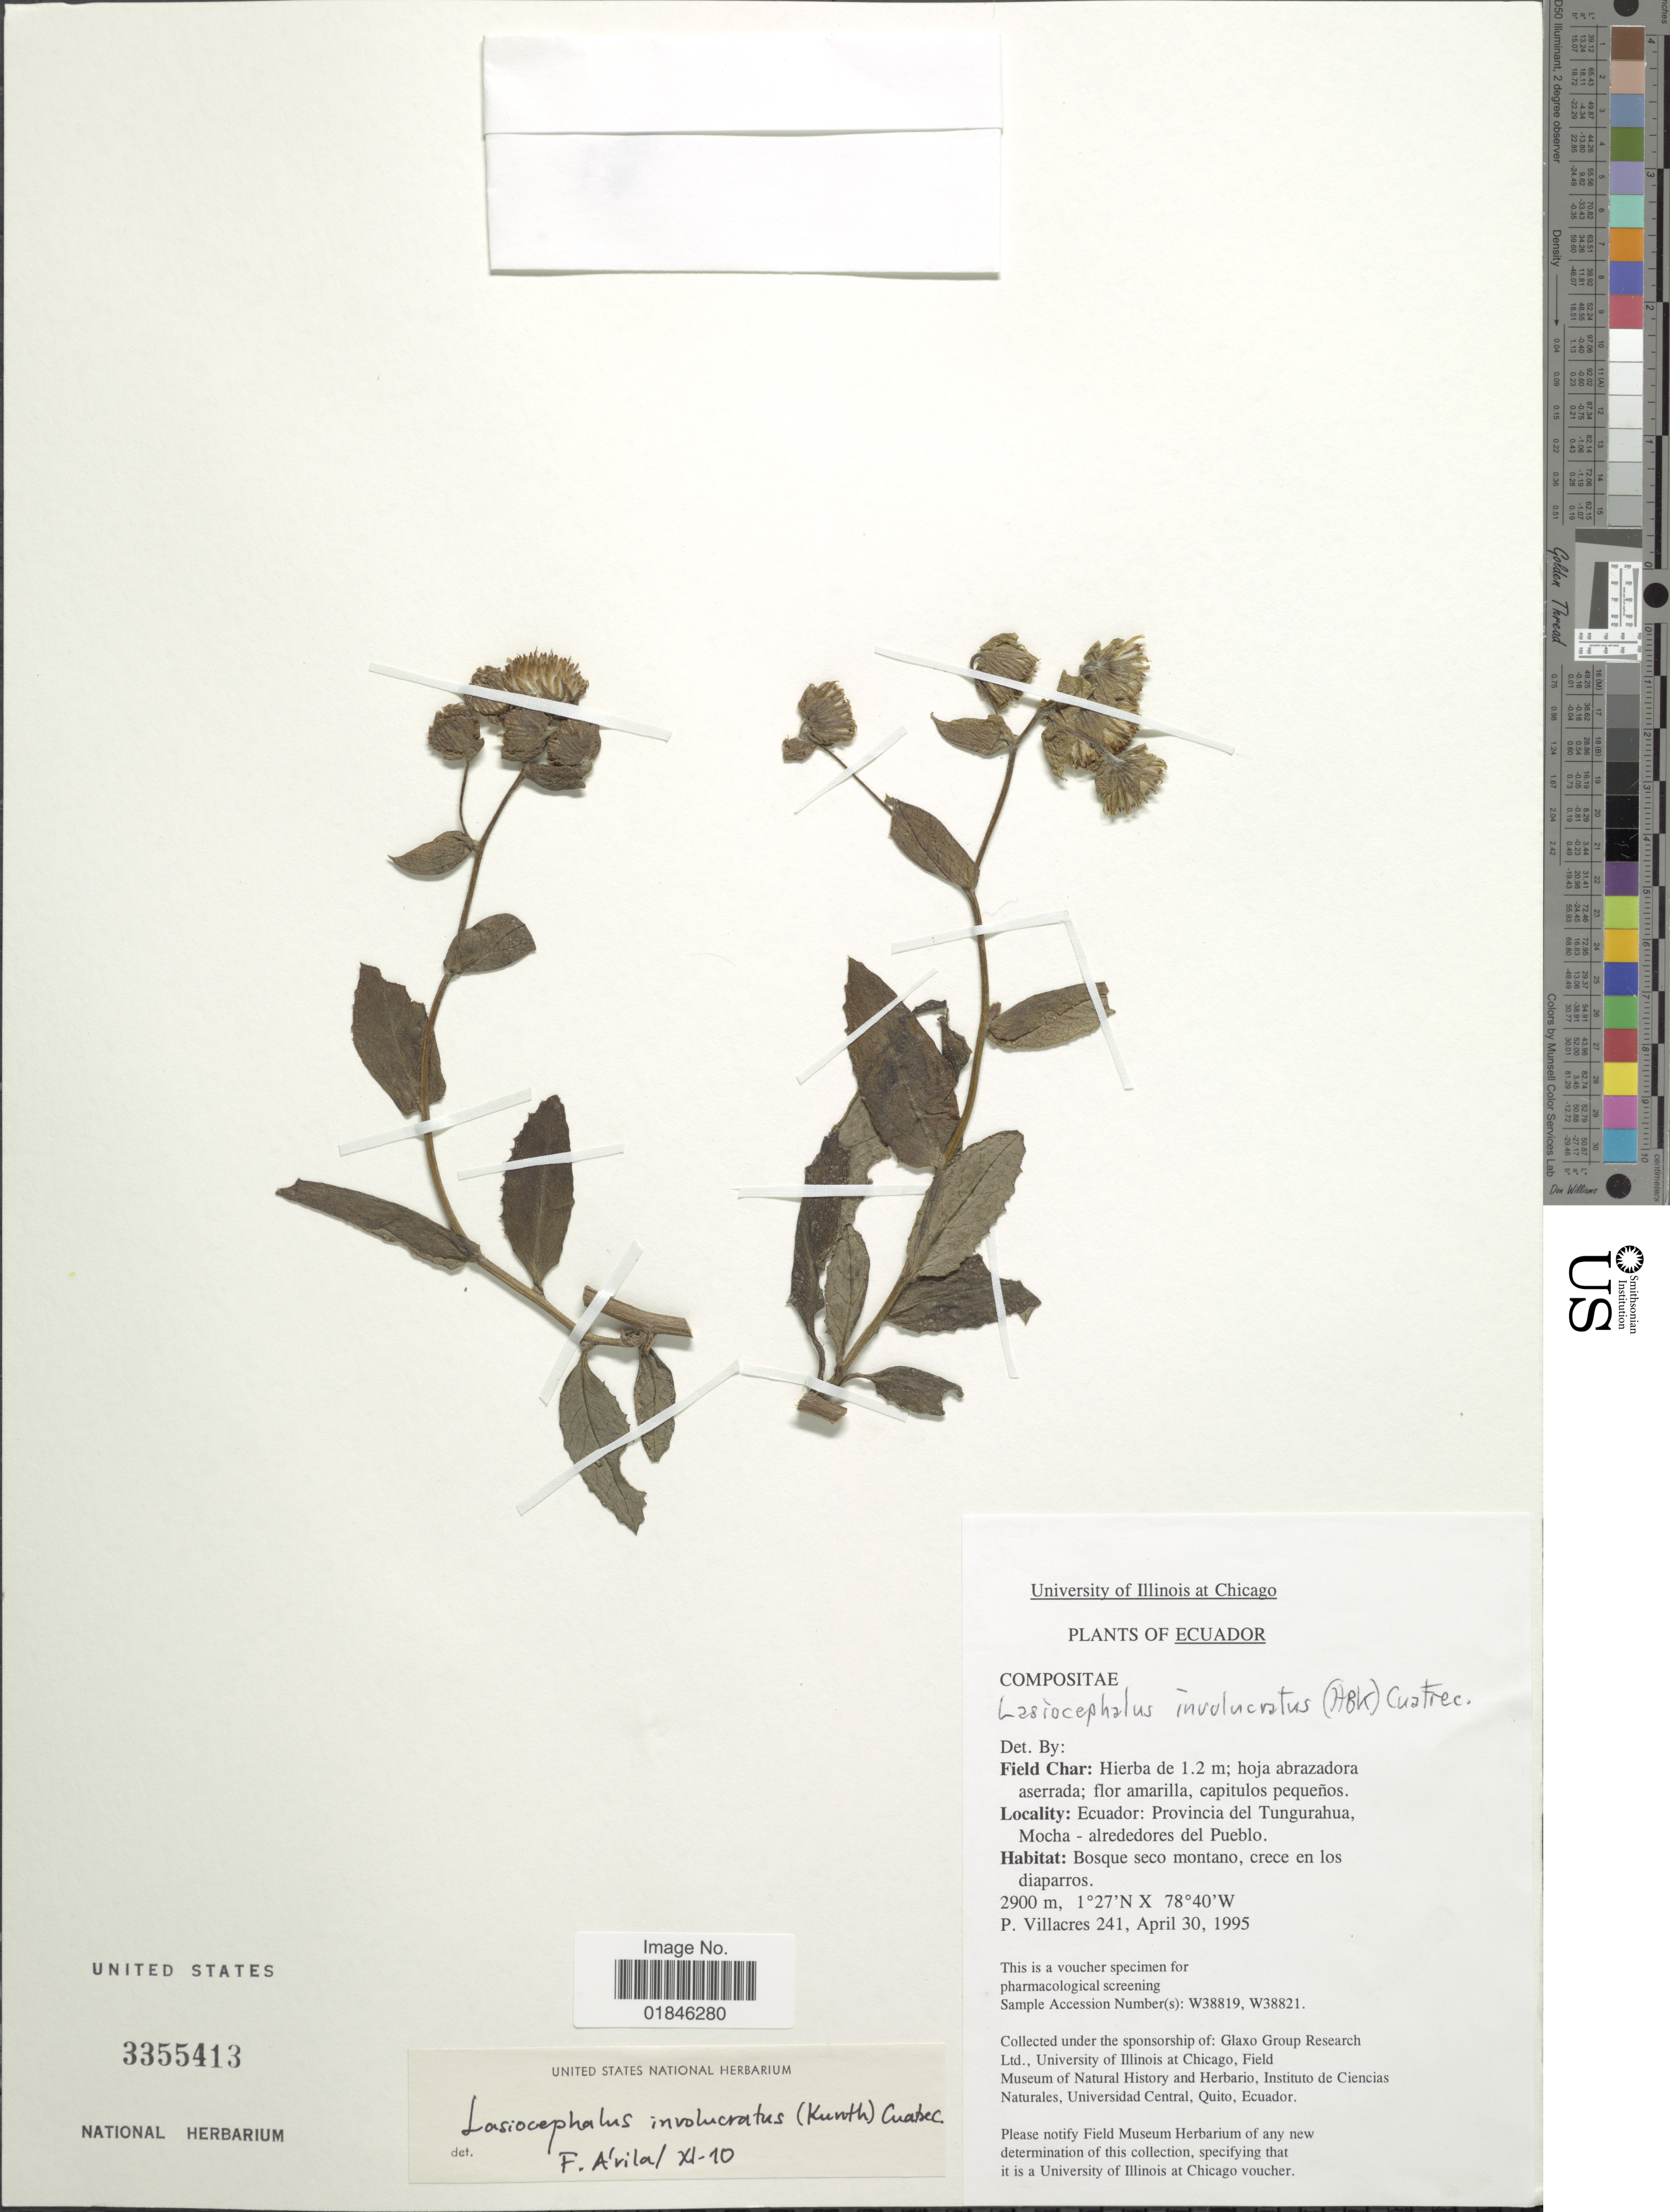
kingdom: Plantae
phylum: Tracheophyta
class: Magnoliopsida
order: Asterales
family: Asteraceae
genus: Senecio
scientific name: Senecio involucratus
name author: (Kunth) DC.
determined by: Salomon, Luciana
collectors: P. Villacres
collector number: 241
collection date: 1995-04-30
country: Ecuador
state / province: Tungurahua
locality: Ecuador: Provincia del Tungurahua, Mocha - alrededores del Pueblo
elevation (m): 2900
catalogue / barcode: US 3355413